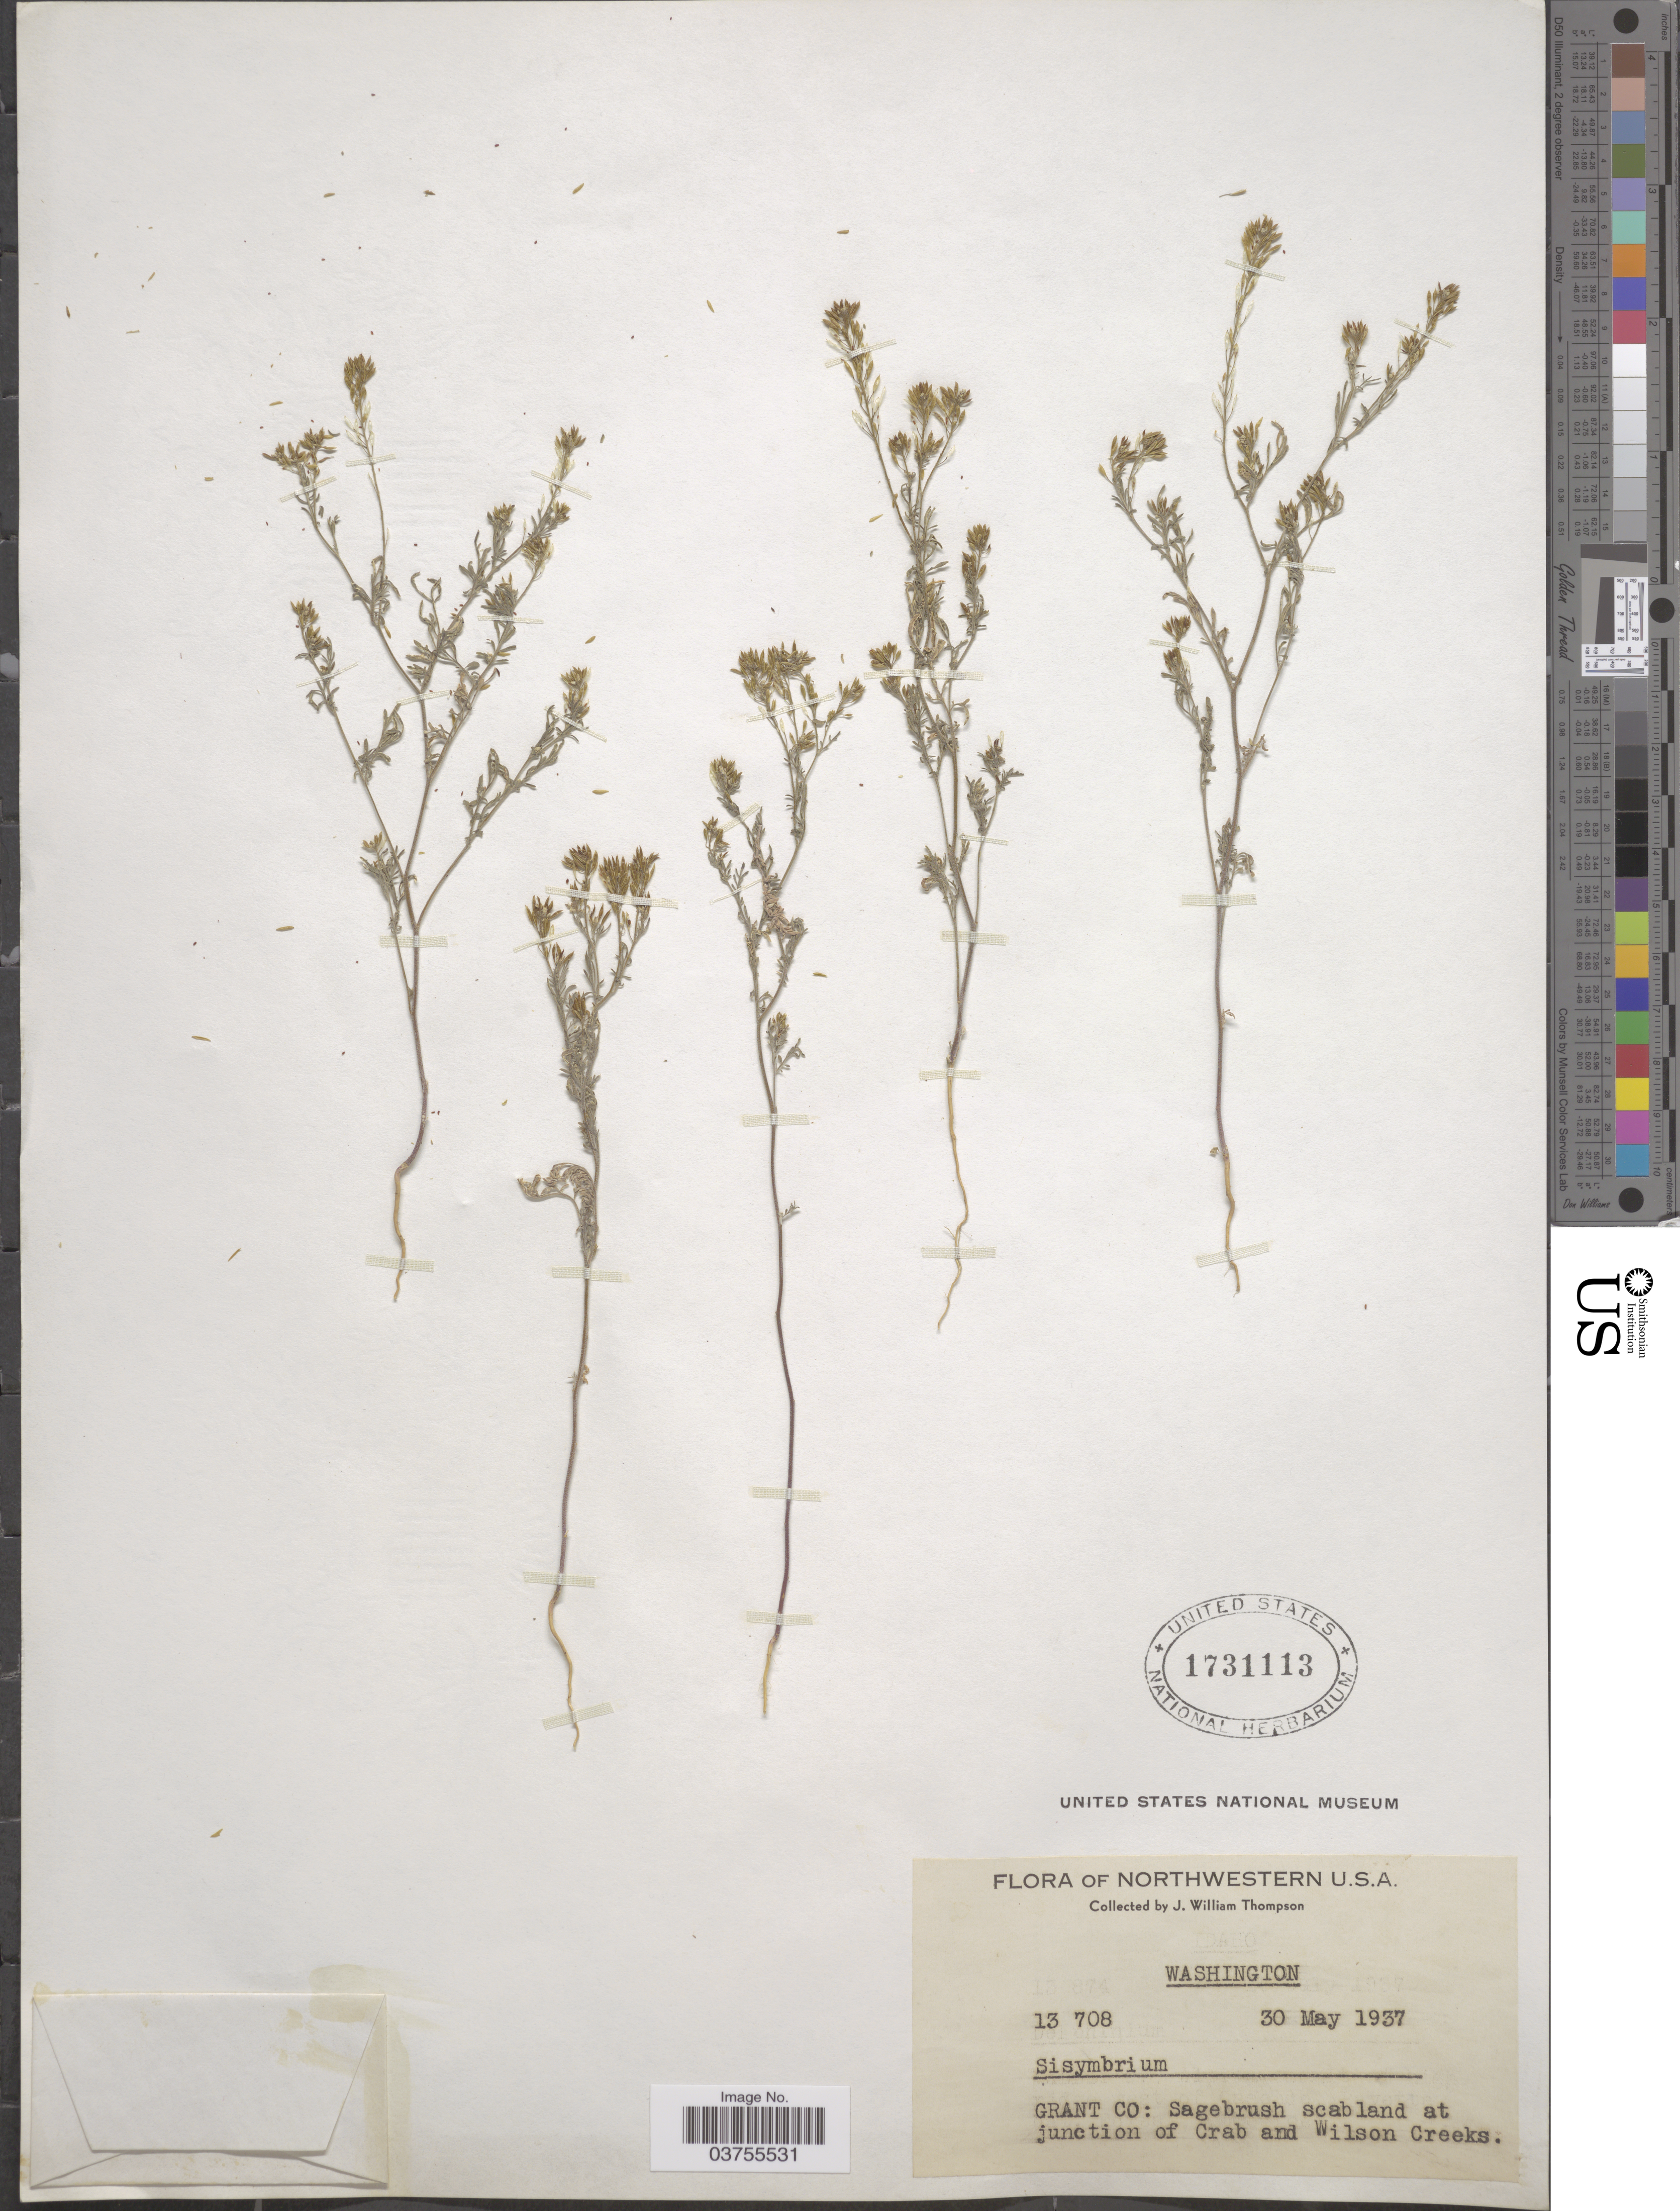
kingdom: Plantae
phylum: Tracheophyta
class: Magnoliopsida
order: Brassicales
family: Brassicaceae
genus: Descurainia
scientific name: Descurainia sp.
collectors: J. W. Thompson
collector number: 13708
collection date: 1937-05-30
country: United States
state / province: Washington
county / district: Grant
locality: Northwestern U.S.A. Grant Co: Sagebrush scabland at junction of Crab and Wilson Creeks.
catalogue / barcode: US 1731113